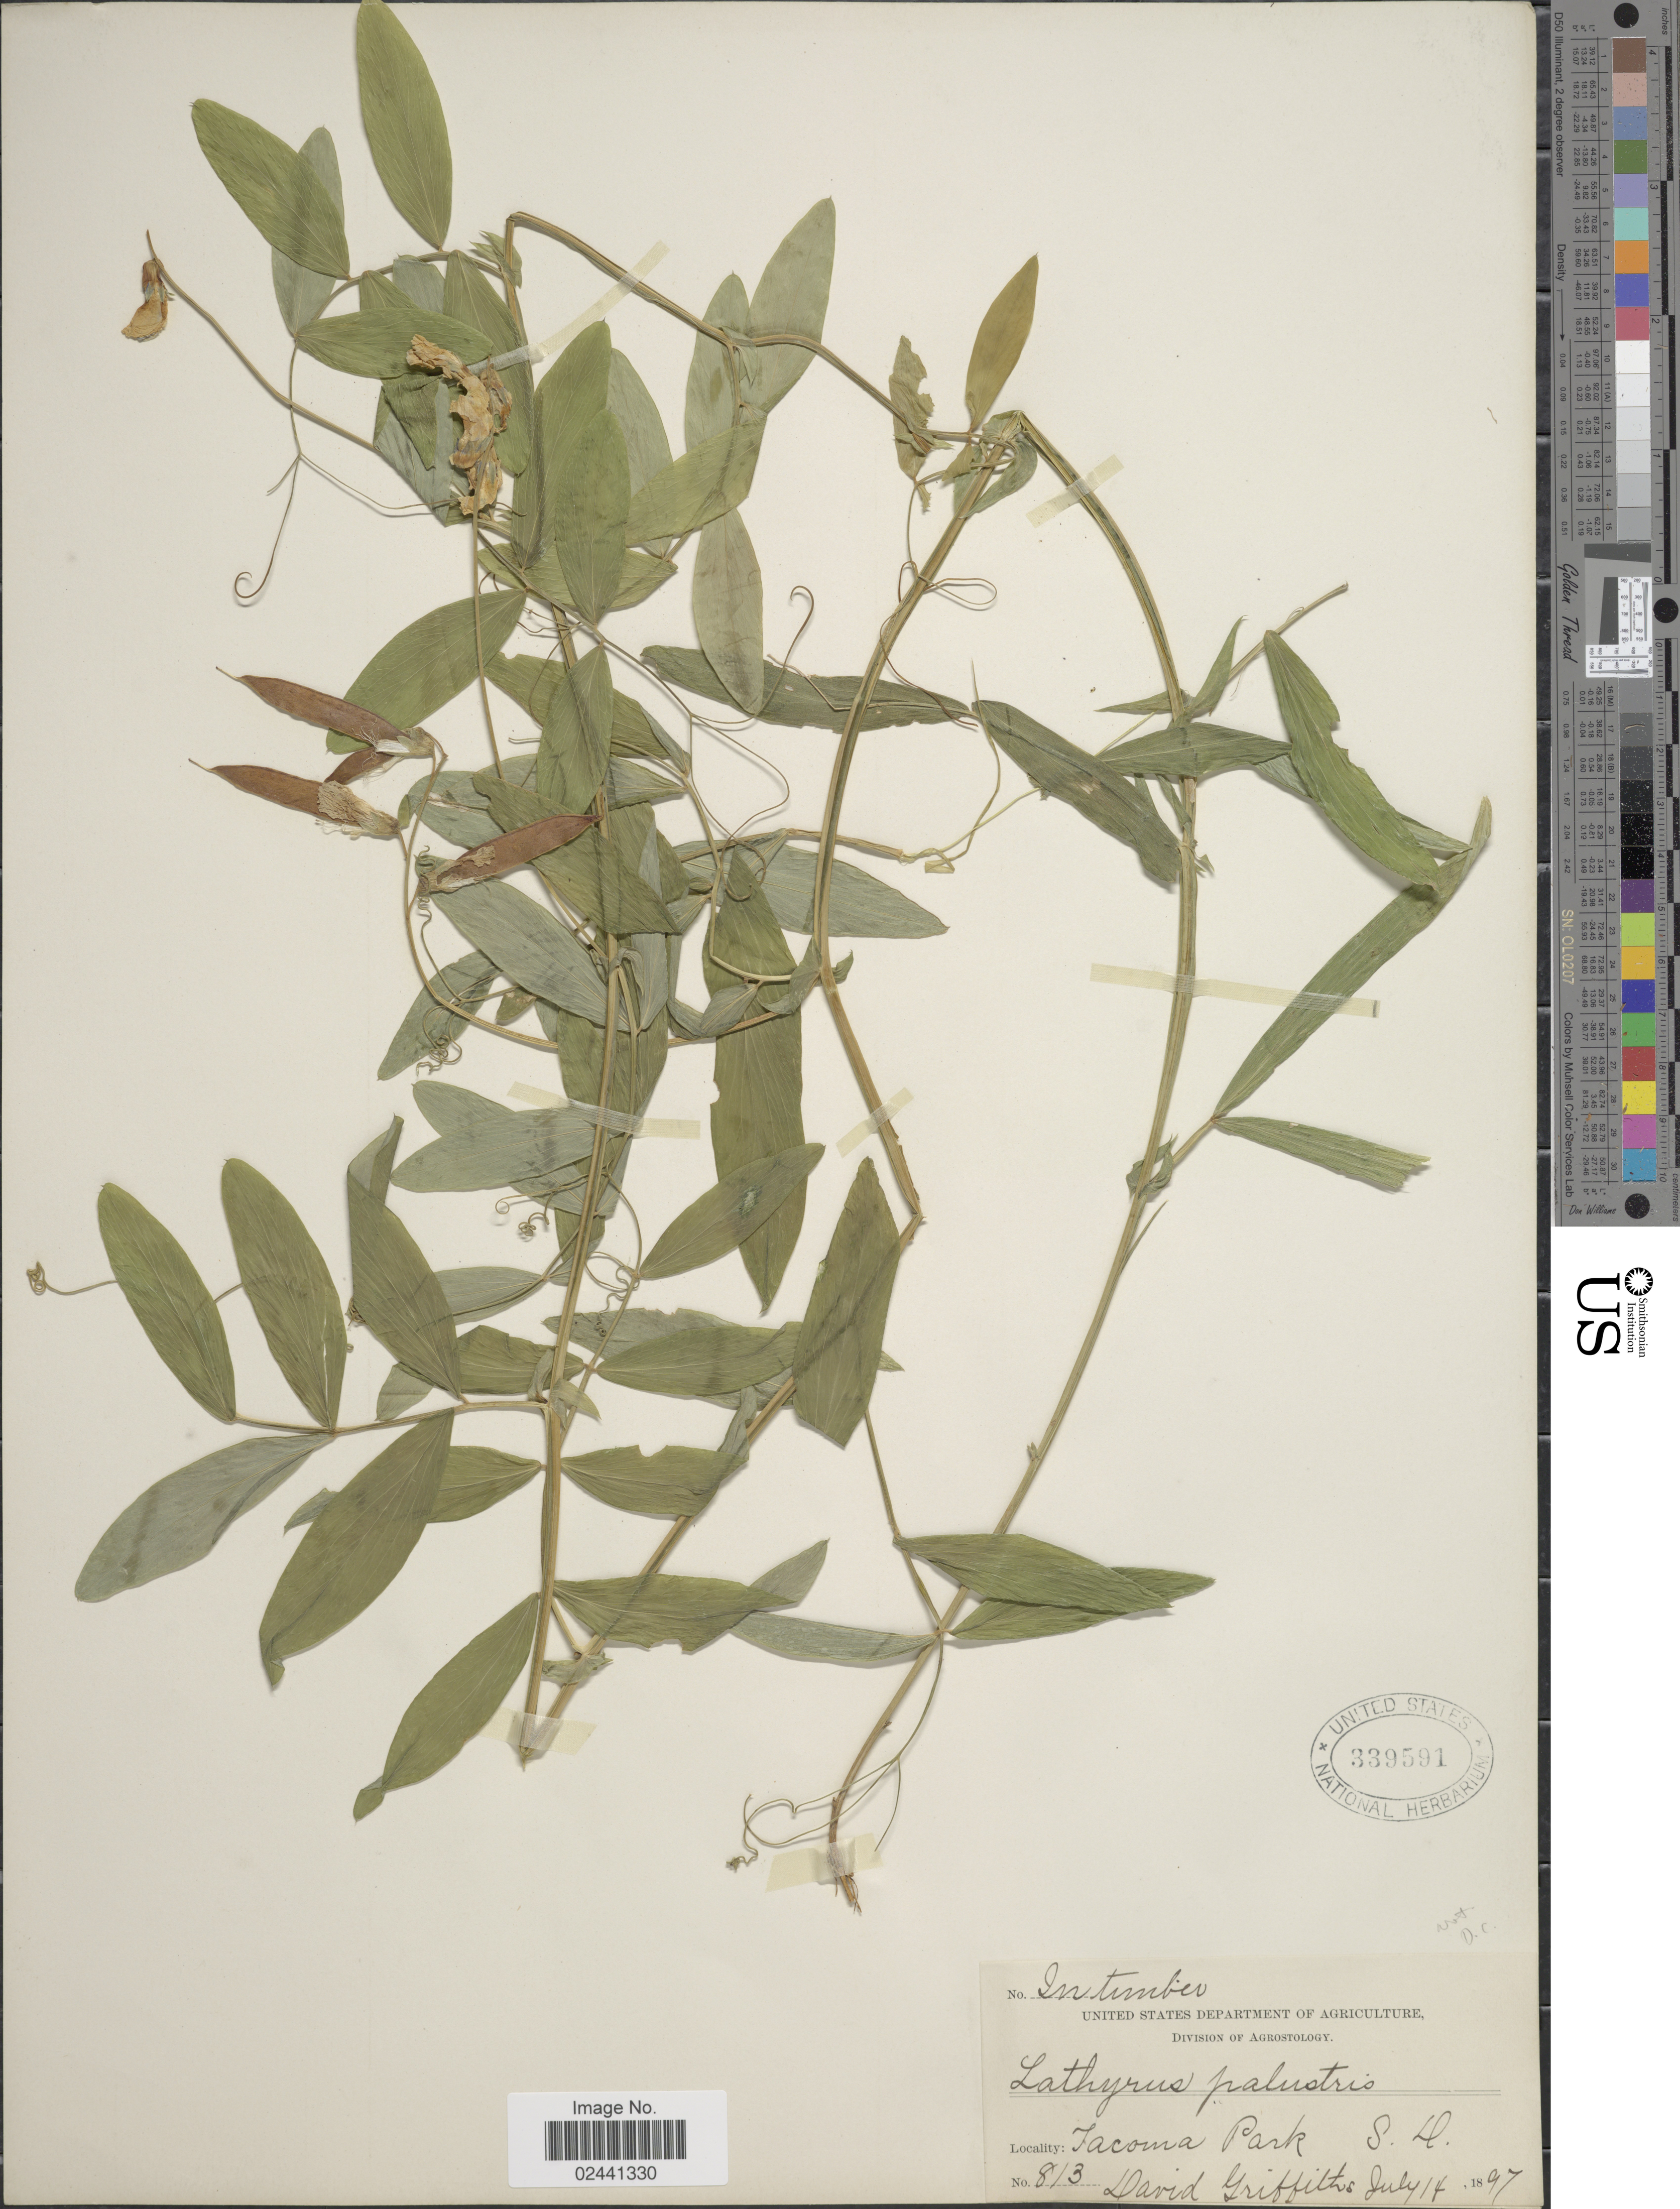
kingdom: Plantae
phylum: Tracheophyta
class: Magnoliopsida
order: Fabales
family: Fabaceae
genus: Lathyrus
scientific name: Lathyrus palustris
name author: L.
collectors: D. Griffiths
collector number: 813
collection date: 1897-07-14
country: United States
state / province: South Dakota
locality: Tacoma Park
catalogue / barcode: US 339591